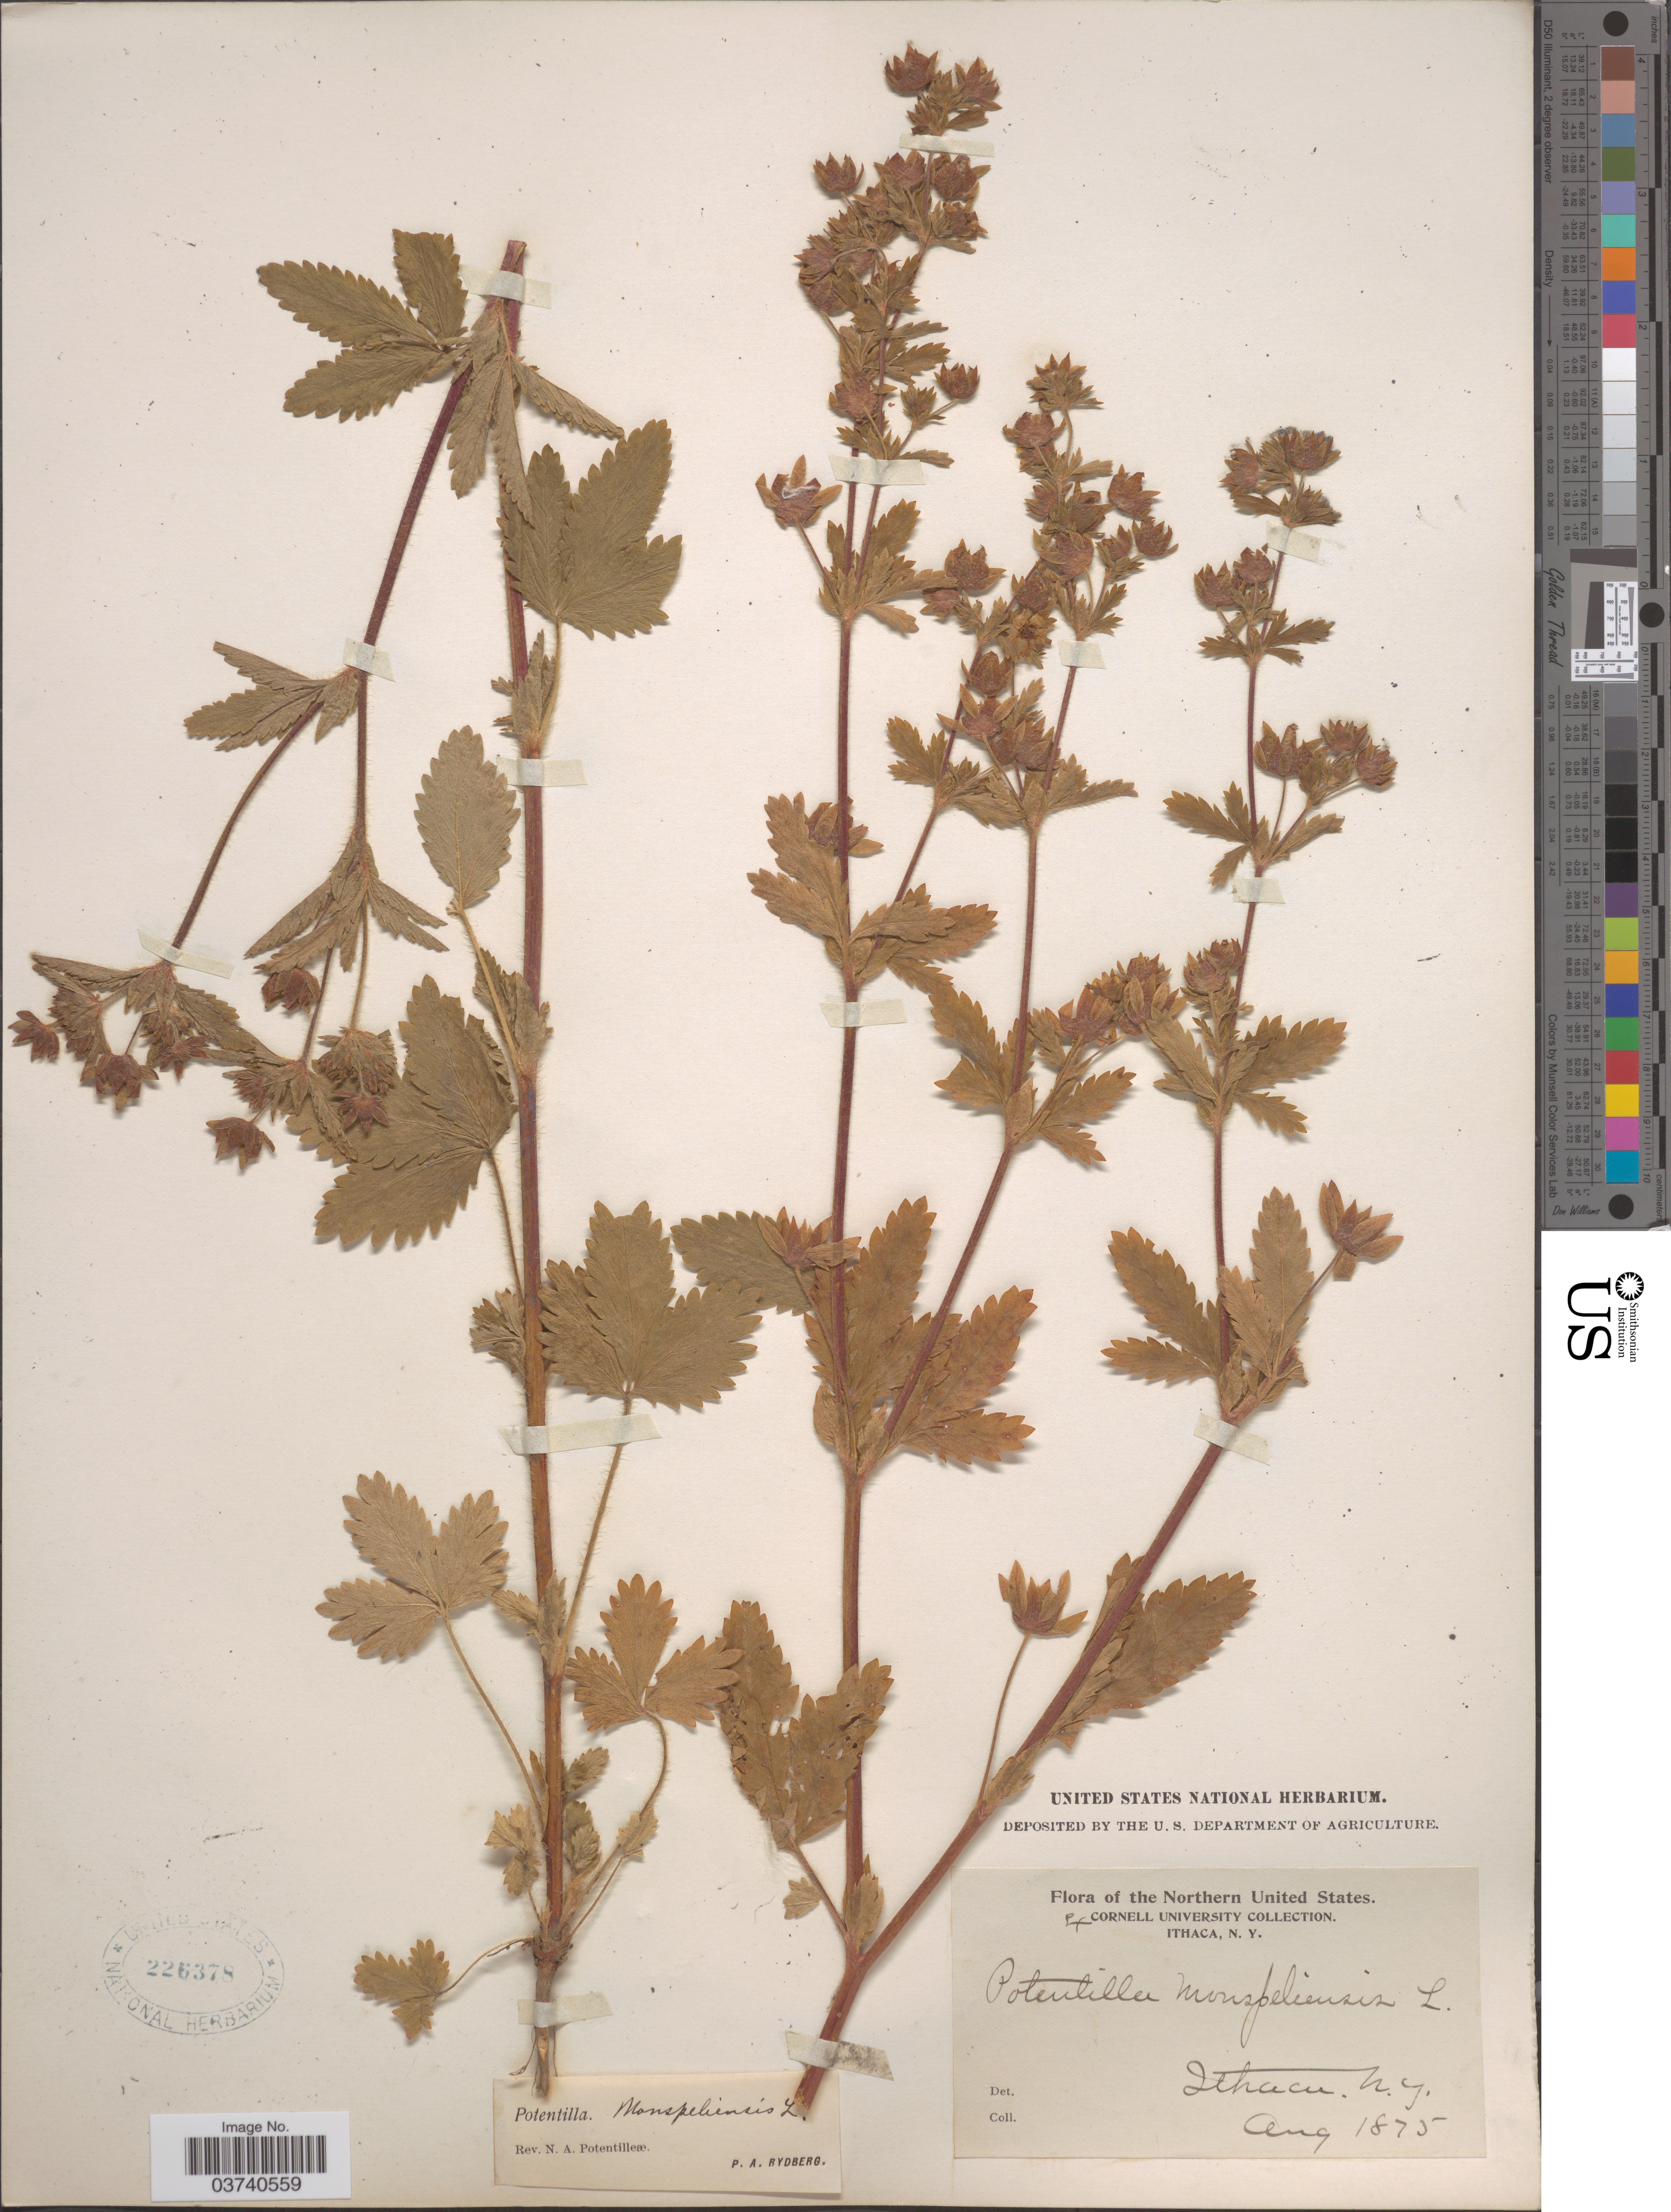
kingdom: Plantae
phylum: Tracheophyta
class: Magnoliopsida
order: Rosales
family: Rosaceae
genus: Potentilla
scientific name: Potentilla norvegica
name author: L.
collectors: Cornell University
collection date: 1875-08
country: United States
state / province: New York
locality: The Northern United States. Ithaca.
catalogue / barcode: US 226378